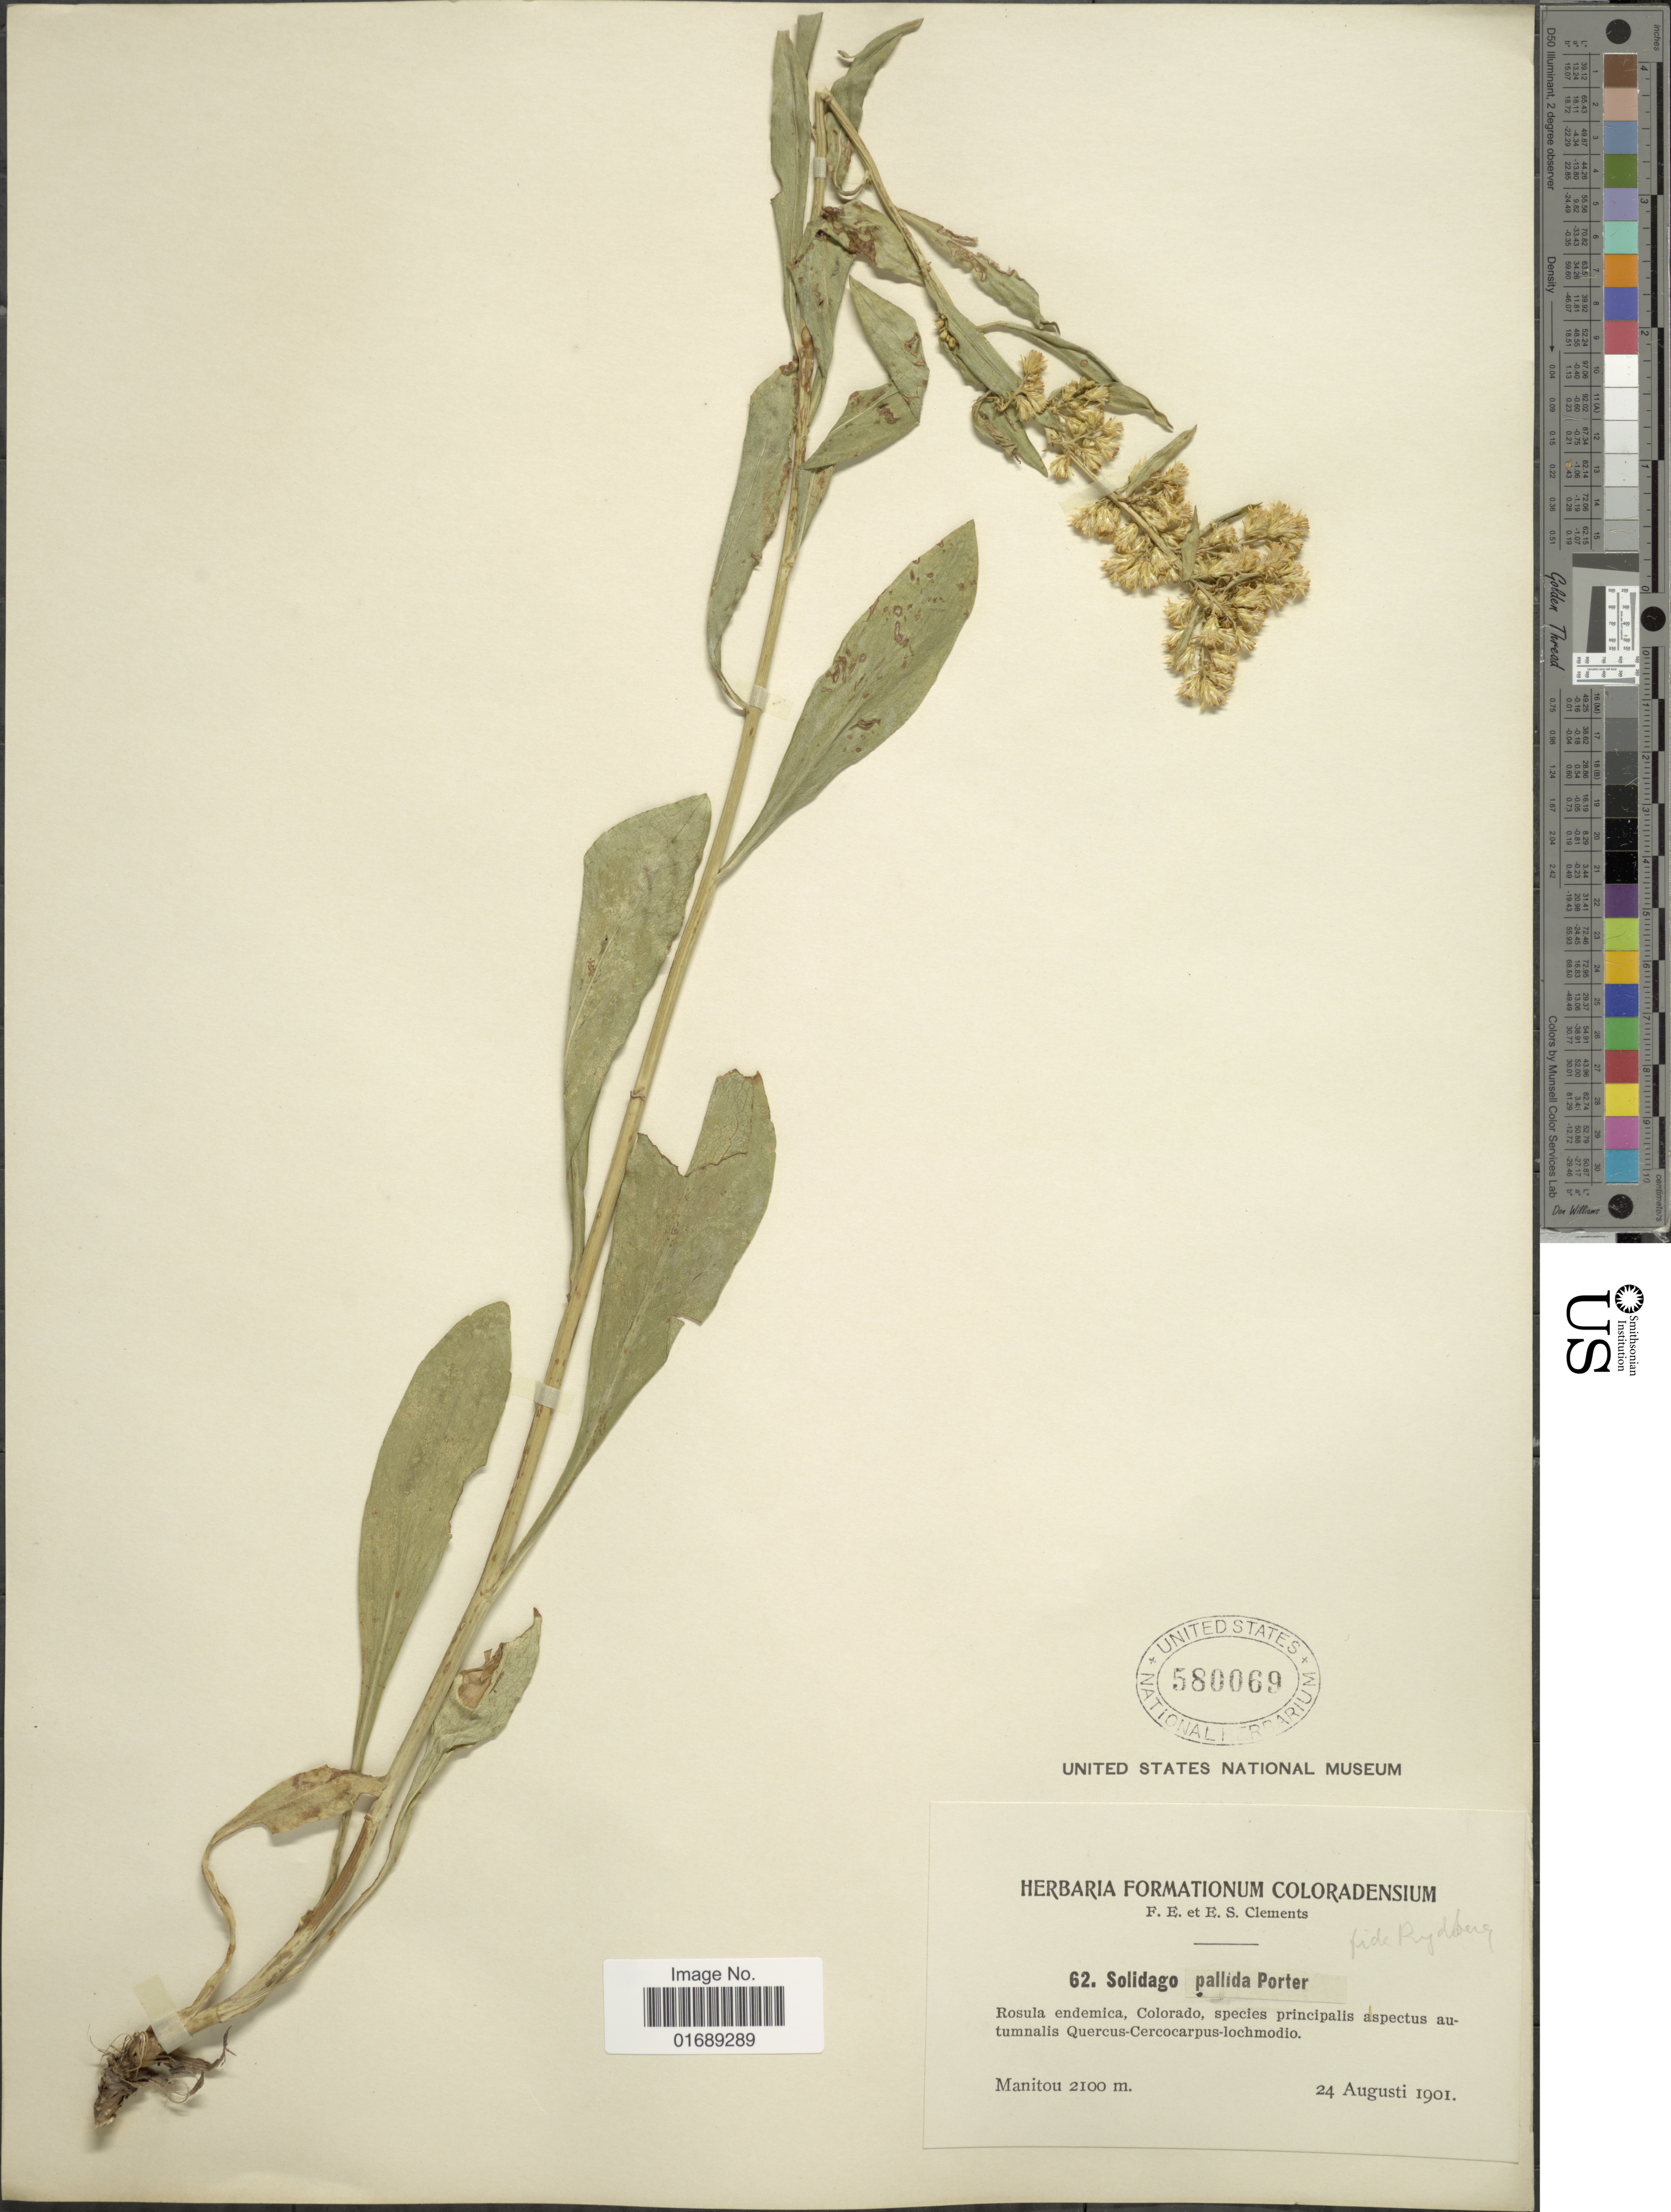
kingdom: Plantae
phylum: Tracheophyta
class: Magnoliopsida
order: Asterales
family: Asteraceae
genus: Solidago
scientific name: Solidago pallida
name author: (Porter) Rydb.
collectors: F. E. Clements & E. S. Clements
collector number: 62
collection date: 1901-08-24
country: United States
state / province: Colorado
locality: Rosula endemica, Colorado, species principalis aspectus autumnalis Quercus-Cercocarpus-lochmodio, Manitou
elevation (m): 2100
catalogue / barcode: US 580069